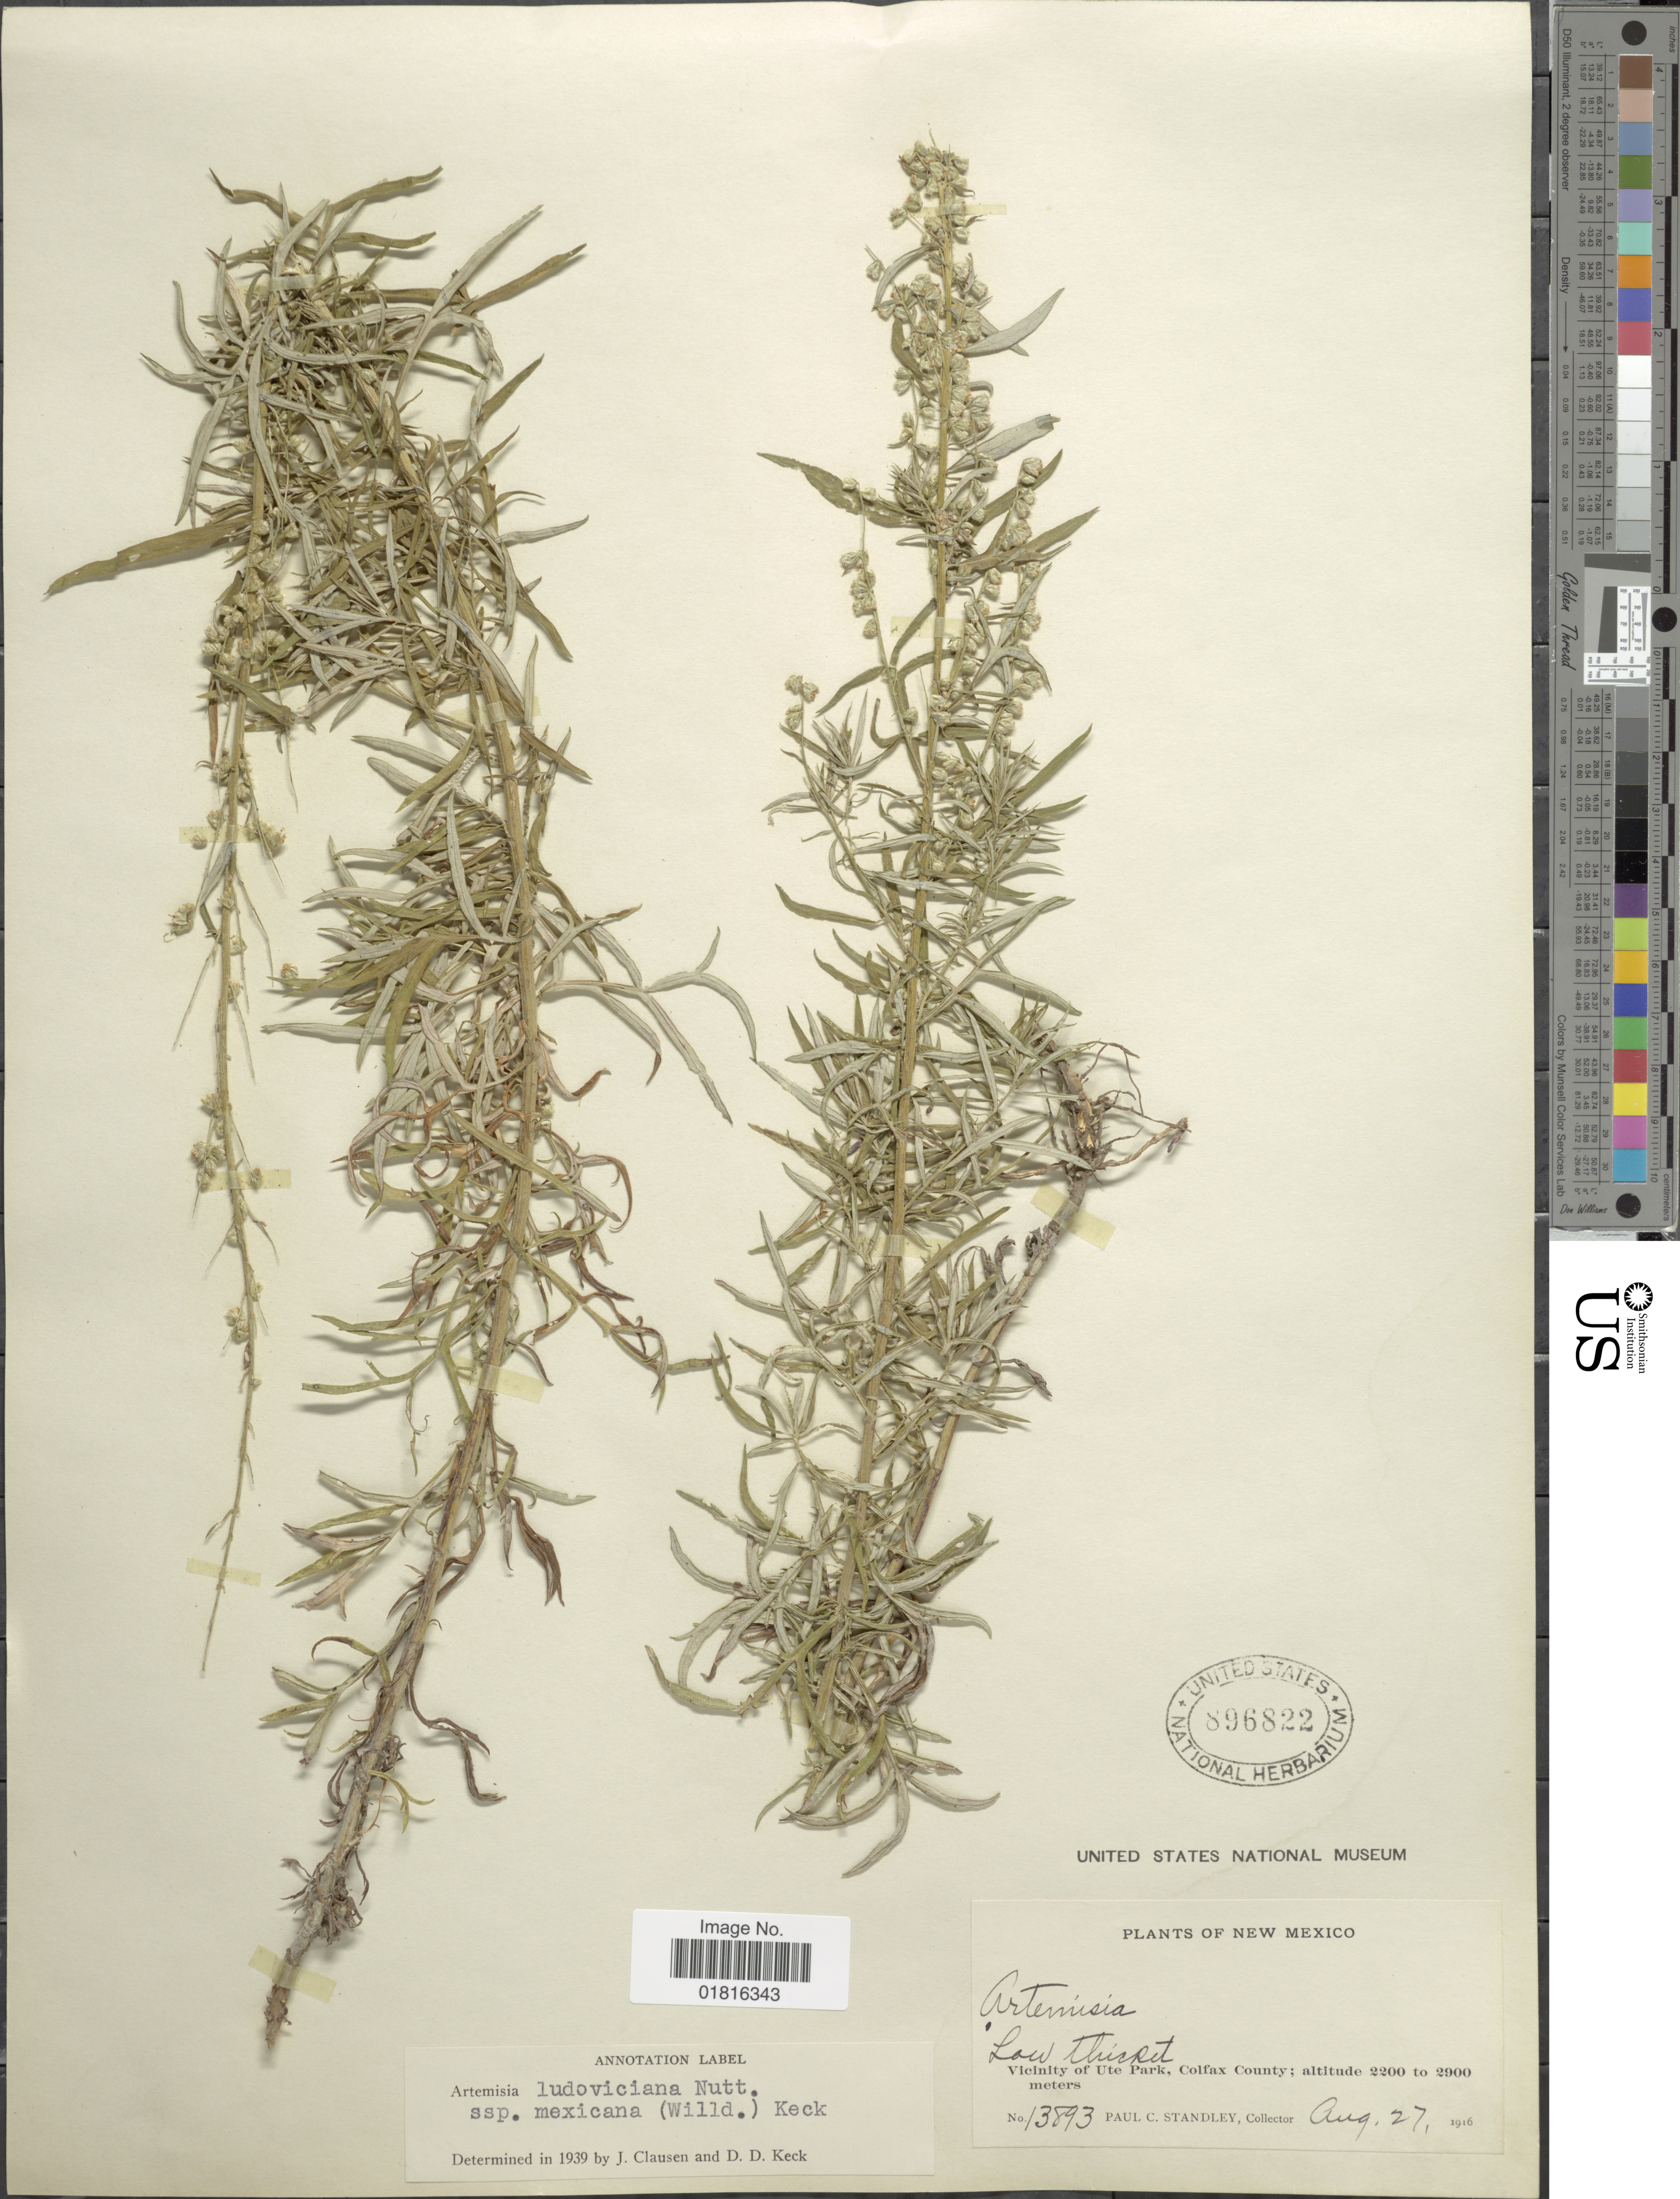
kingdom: Plantae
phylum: Tracheophyta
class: Magnoliopsida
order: Asterales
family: Asteraceae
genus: Artemisia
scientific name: Artemisia ludoviciana subsp. mexicana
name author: (Willd. ex Spreng.) D.D. Keck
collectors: P. C. Standley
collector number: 13893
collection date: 1916-08-27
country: United States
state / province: New Mexico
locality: Low thicket, Vicinity of Ute Park, Colfax County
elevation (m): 2200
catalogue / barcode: US 896822